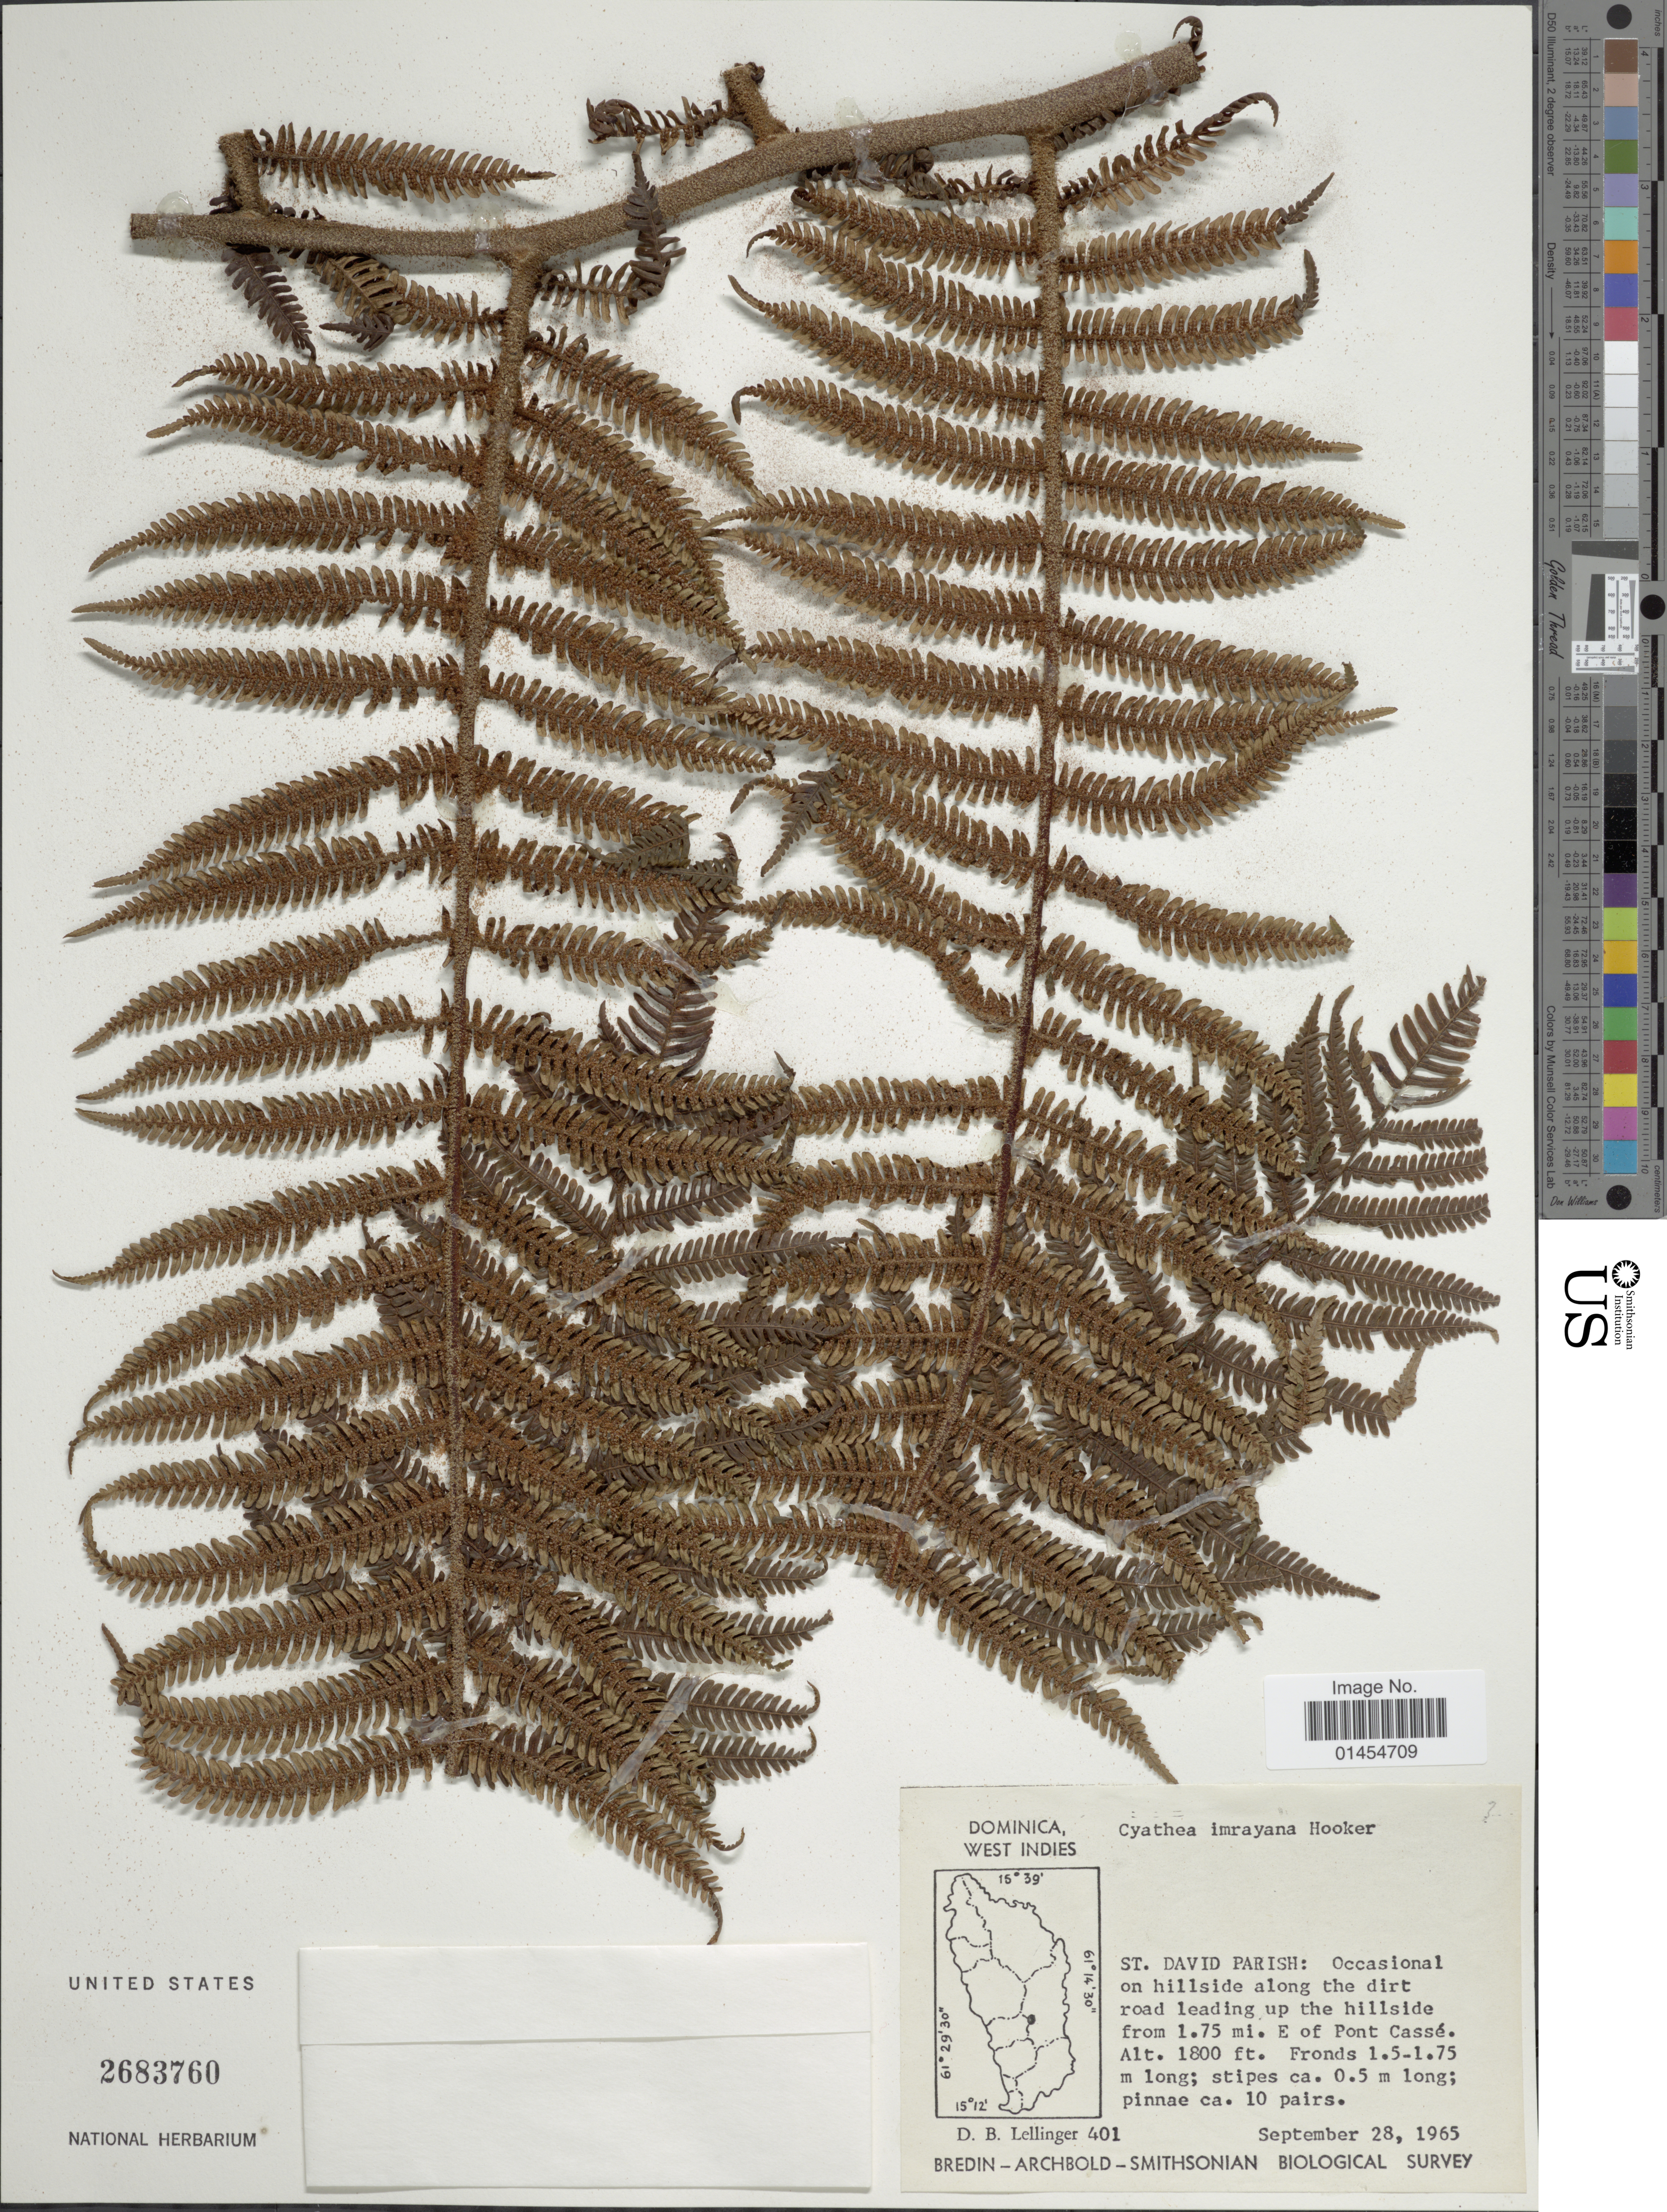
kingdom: Plantae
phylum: Tracheophyta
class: Polypodiopsida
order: Cyatheales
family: Cyatheaceae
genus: Alsophila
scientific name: Alsophila imrayana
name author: (Hook.) D.S. Conant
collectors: D. B. Lellinger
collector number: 401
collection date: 1965-09-28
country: Dominica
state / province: St. David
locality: St. David Parish: Occasional on hillside along the dirt road leading up the hillside from 1.75 mi. E of Pont Cassé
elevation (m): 549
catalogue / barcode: US 2683760